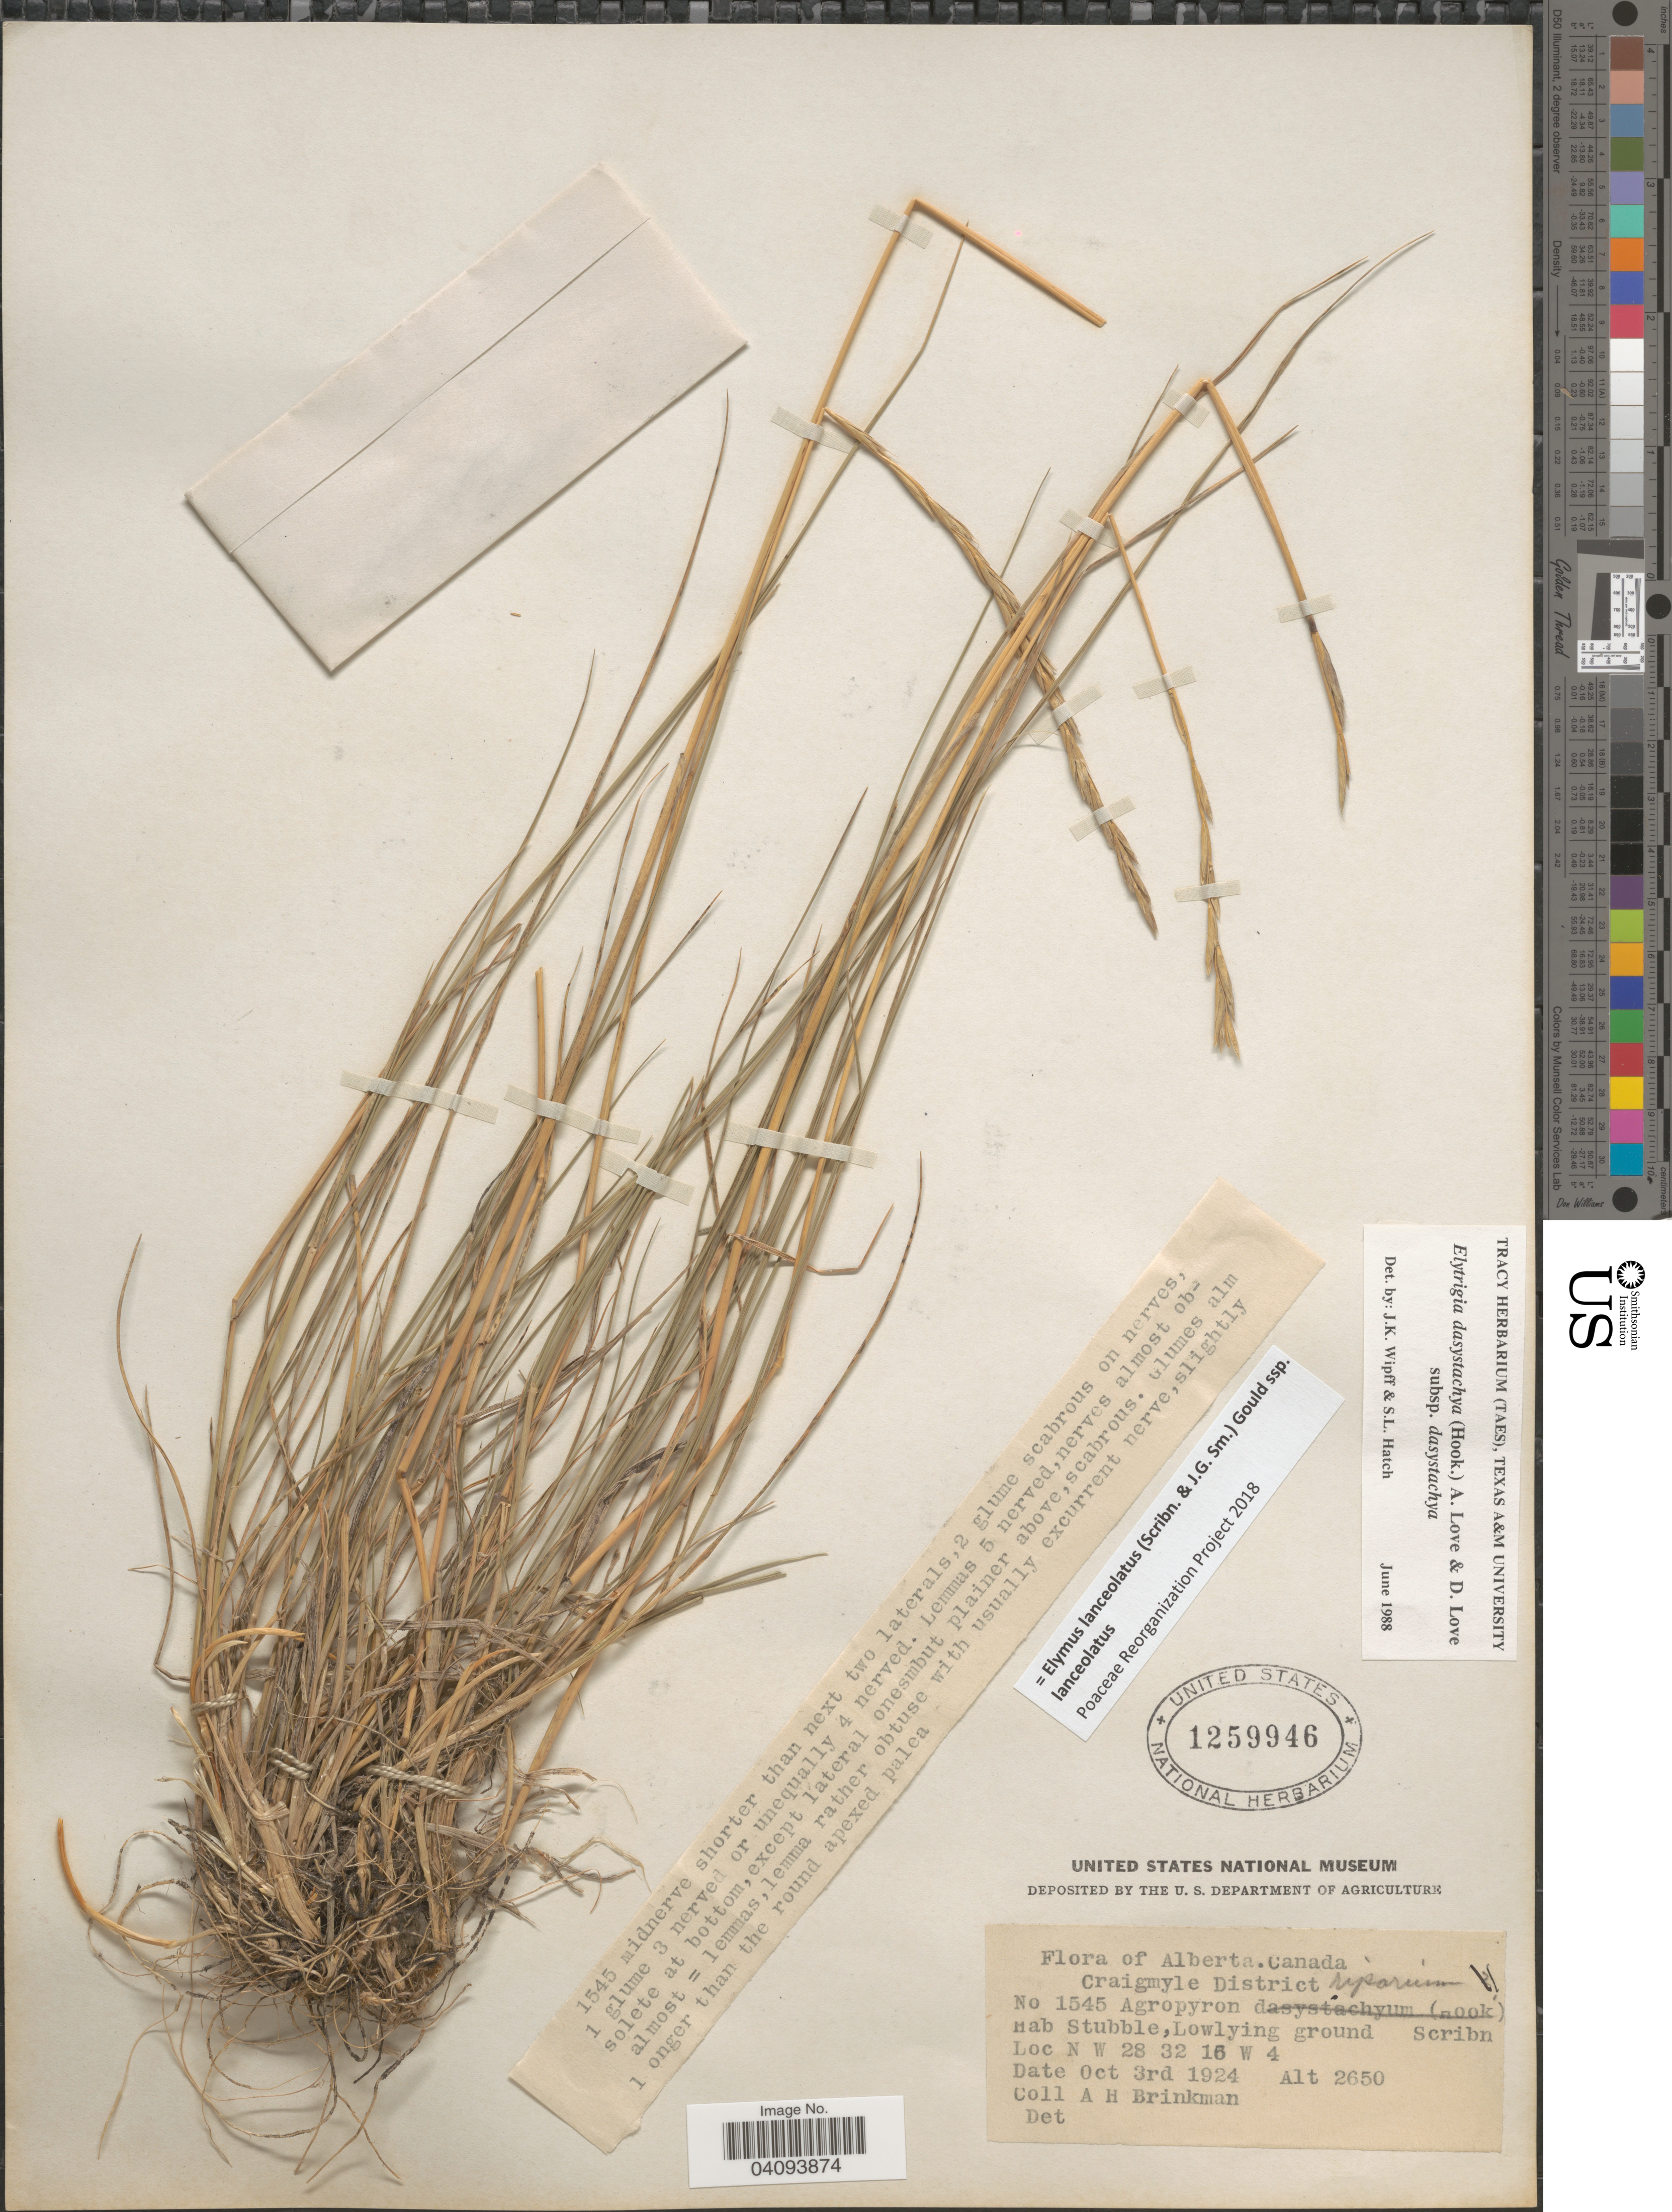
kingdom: Plantae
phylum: Tracheophyta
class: Liliopsida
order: Poales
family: Poaceae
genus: Elymus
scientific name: Elymus lanceolatus subsp. lanceolatus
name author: (Scribn. & J.G. Sm.) Gould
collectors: A. Brinkman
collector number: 1545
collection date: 1924-10-03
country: Canada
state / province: Alberta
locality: Craigmyle District. N W 28 32 16 W 4.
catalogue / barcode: US 1259946